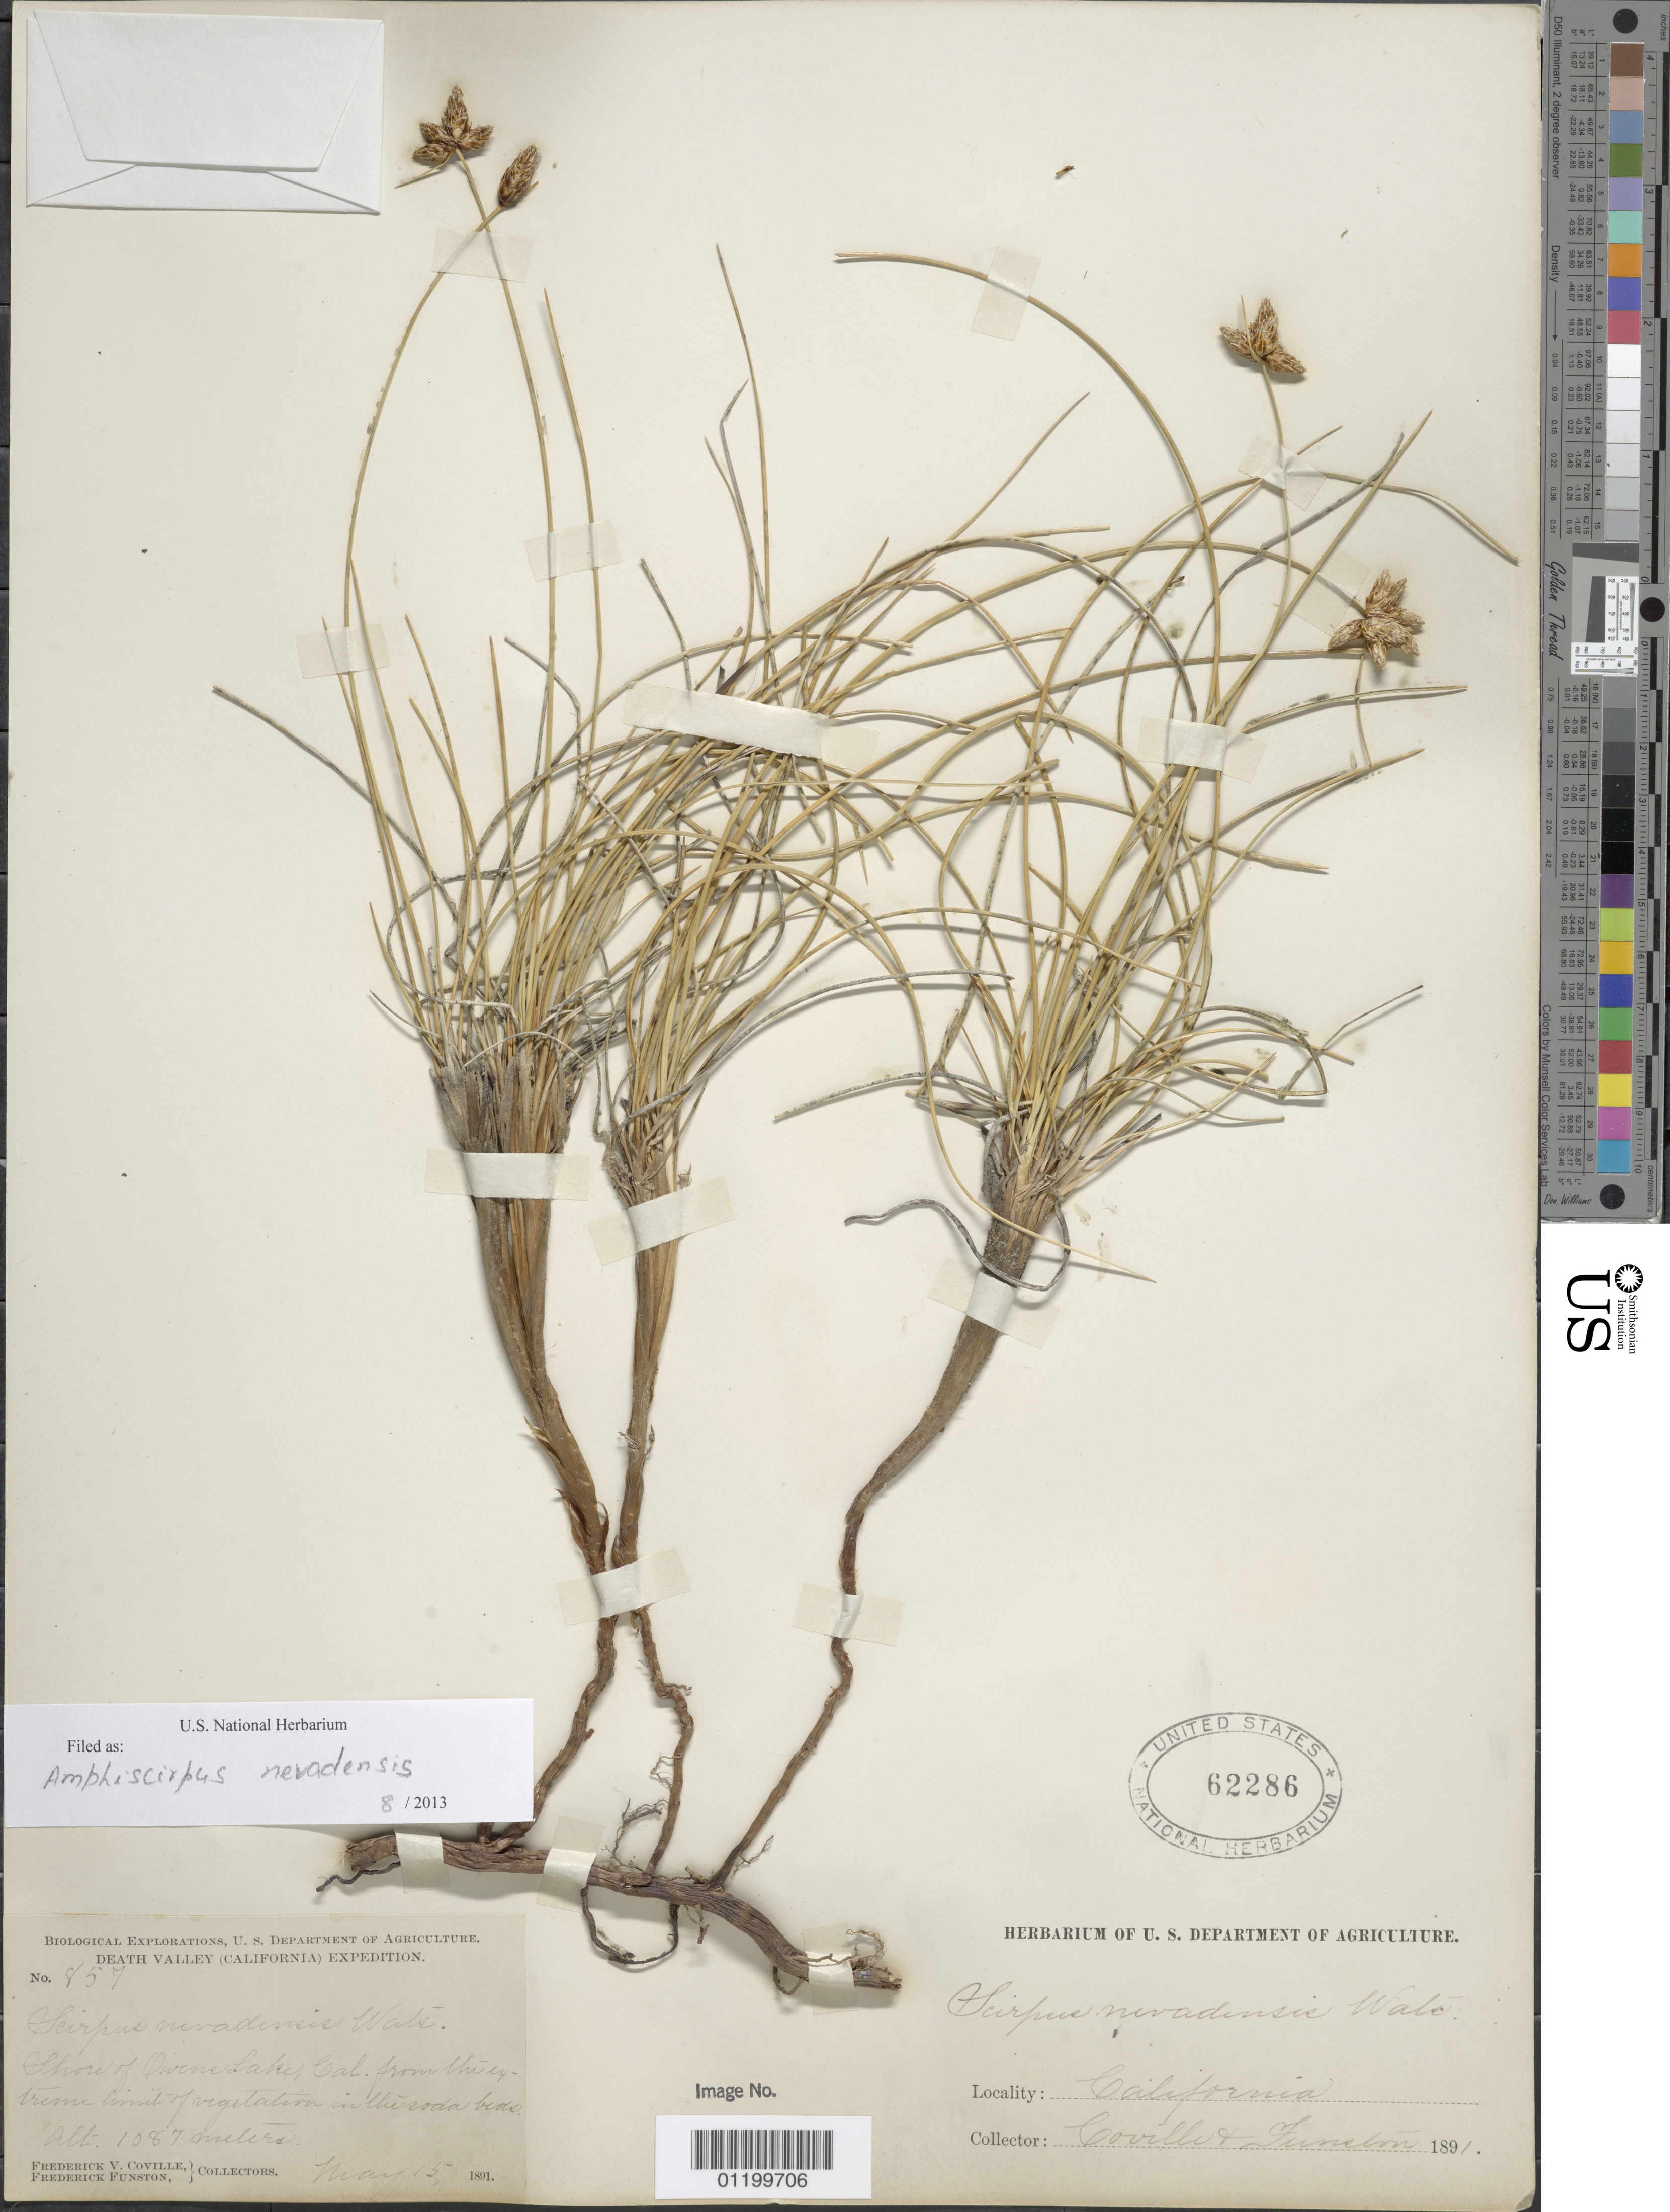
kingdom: Plantae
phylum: Tracheophyta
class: Liliopsida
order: Poales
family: Cyperaceae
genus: Amphiscirpus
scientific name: Amphiscirpus nevadensis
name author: (S. Watson) Oteng-Yeb.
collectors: F. V. Coville & F. Funston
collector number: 857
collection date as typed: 15 May 1891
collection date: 1891-05-15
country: United States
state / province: California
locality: Shore of Owens Lake.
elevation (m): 1087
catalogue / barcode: US 62286